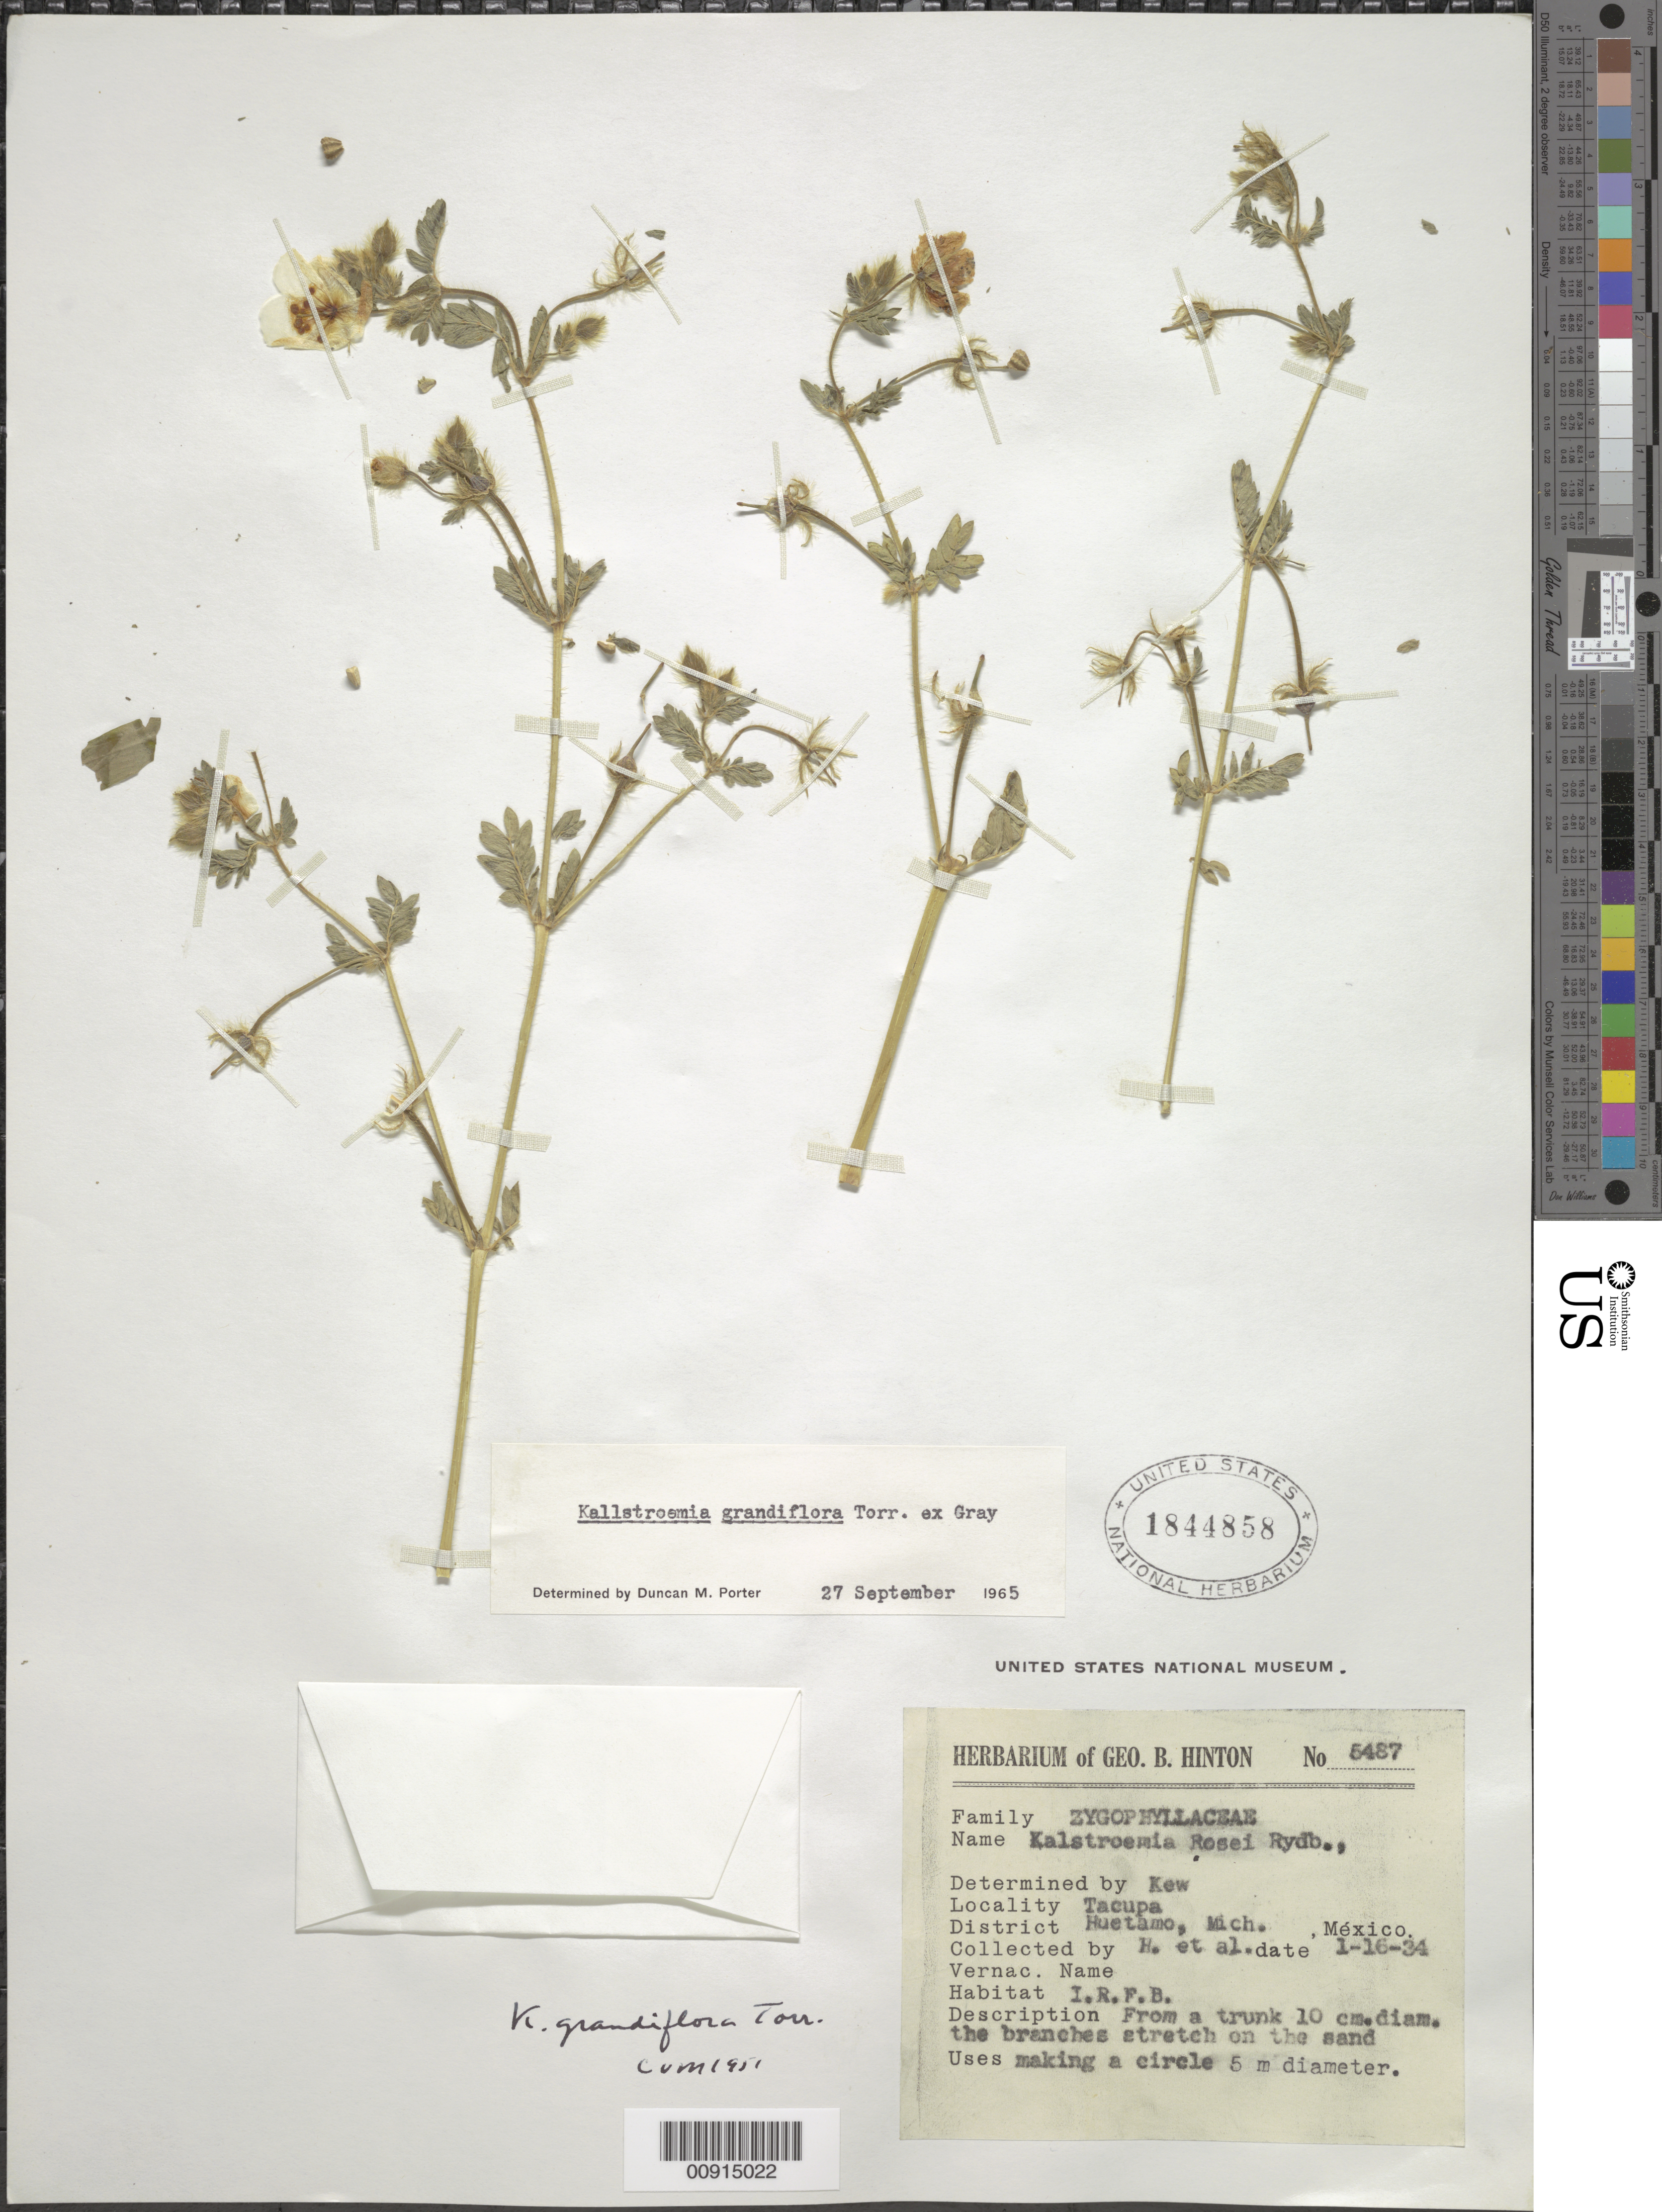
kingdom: Plantae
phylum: Tracheophyta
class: Magnoliopsida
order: Zygophyllales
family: Zygophyllaceae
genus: Kallstroemia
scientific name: Kallstroemia grandiflora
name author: Torr. ex A. Gray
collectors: G. B. Hinton & et al.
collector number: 5487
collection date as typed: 16 Jan 1934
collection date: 1934-01-16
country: Mexico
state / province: Michoacán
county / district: Huetamo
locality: Tacupa, District Huetamo, Michoacán.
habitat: I.R.F.B.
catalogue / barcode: US 1844858